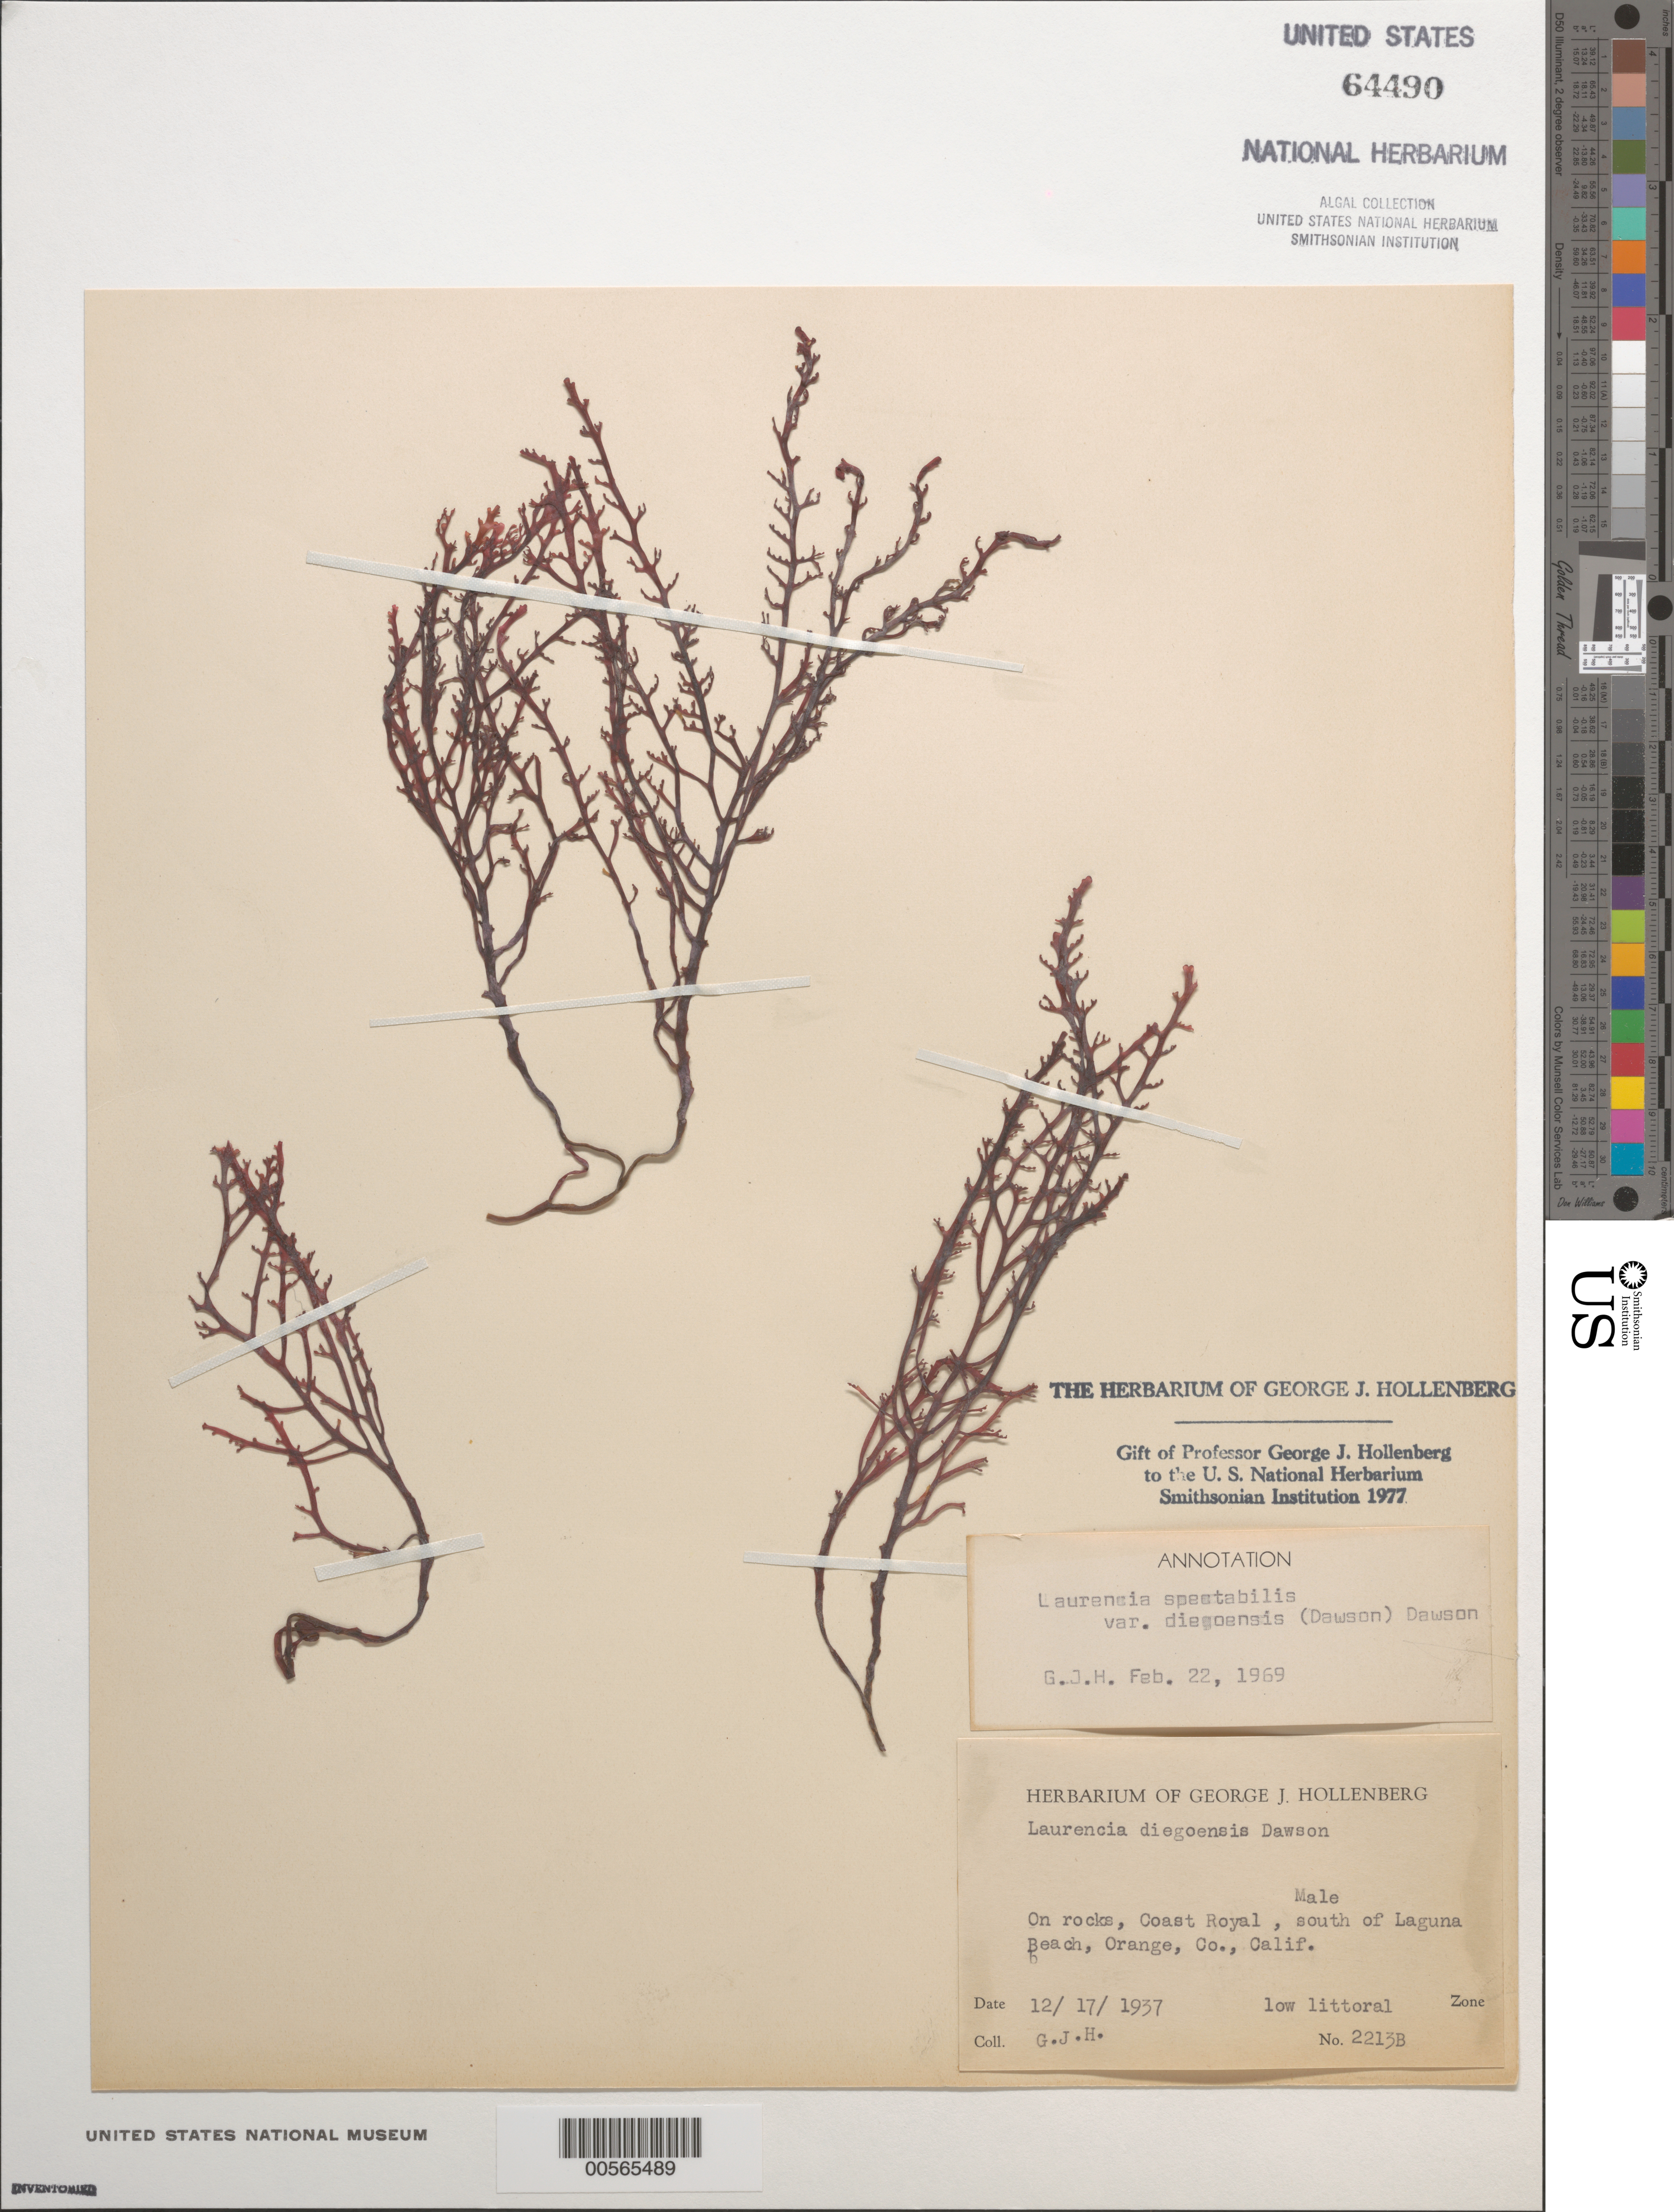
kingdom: Plantae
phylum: Rhodophyta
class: Florideophyceae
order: Ceramiales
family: Rhodomelaceae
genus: Osmundea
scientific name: Osmundea spectabilis var. diegoensis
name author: (E.Y. Dawson) K.W. Nam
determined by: Algae name updating Project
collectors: G. Hollenberg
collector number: GJH 2213b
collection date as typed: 17 Dec 1937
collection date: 1937-12-17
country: United States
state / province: California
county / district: Orange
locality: Coast Royal, south of Laguna Beach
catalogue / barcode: US 64490